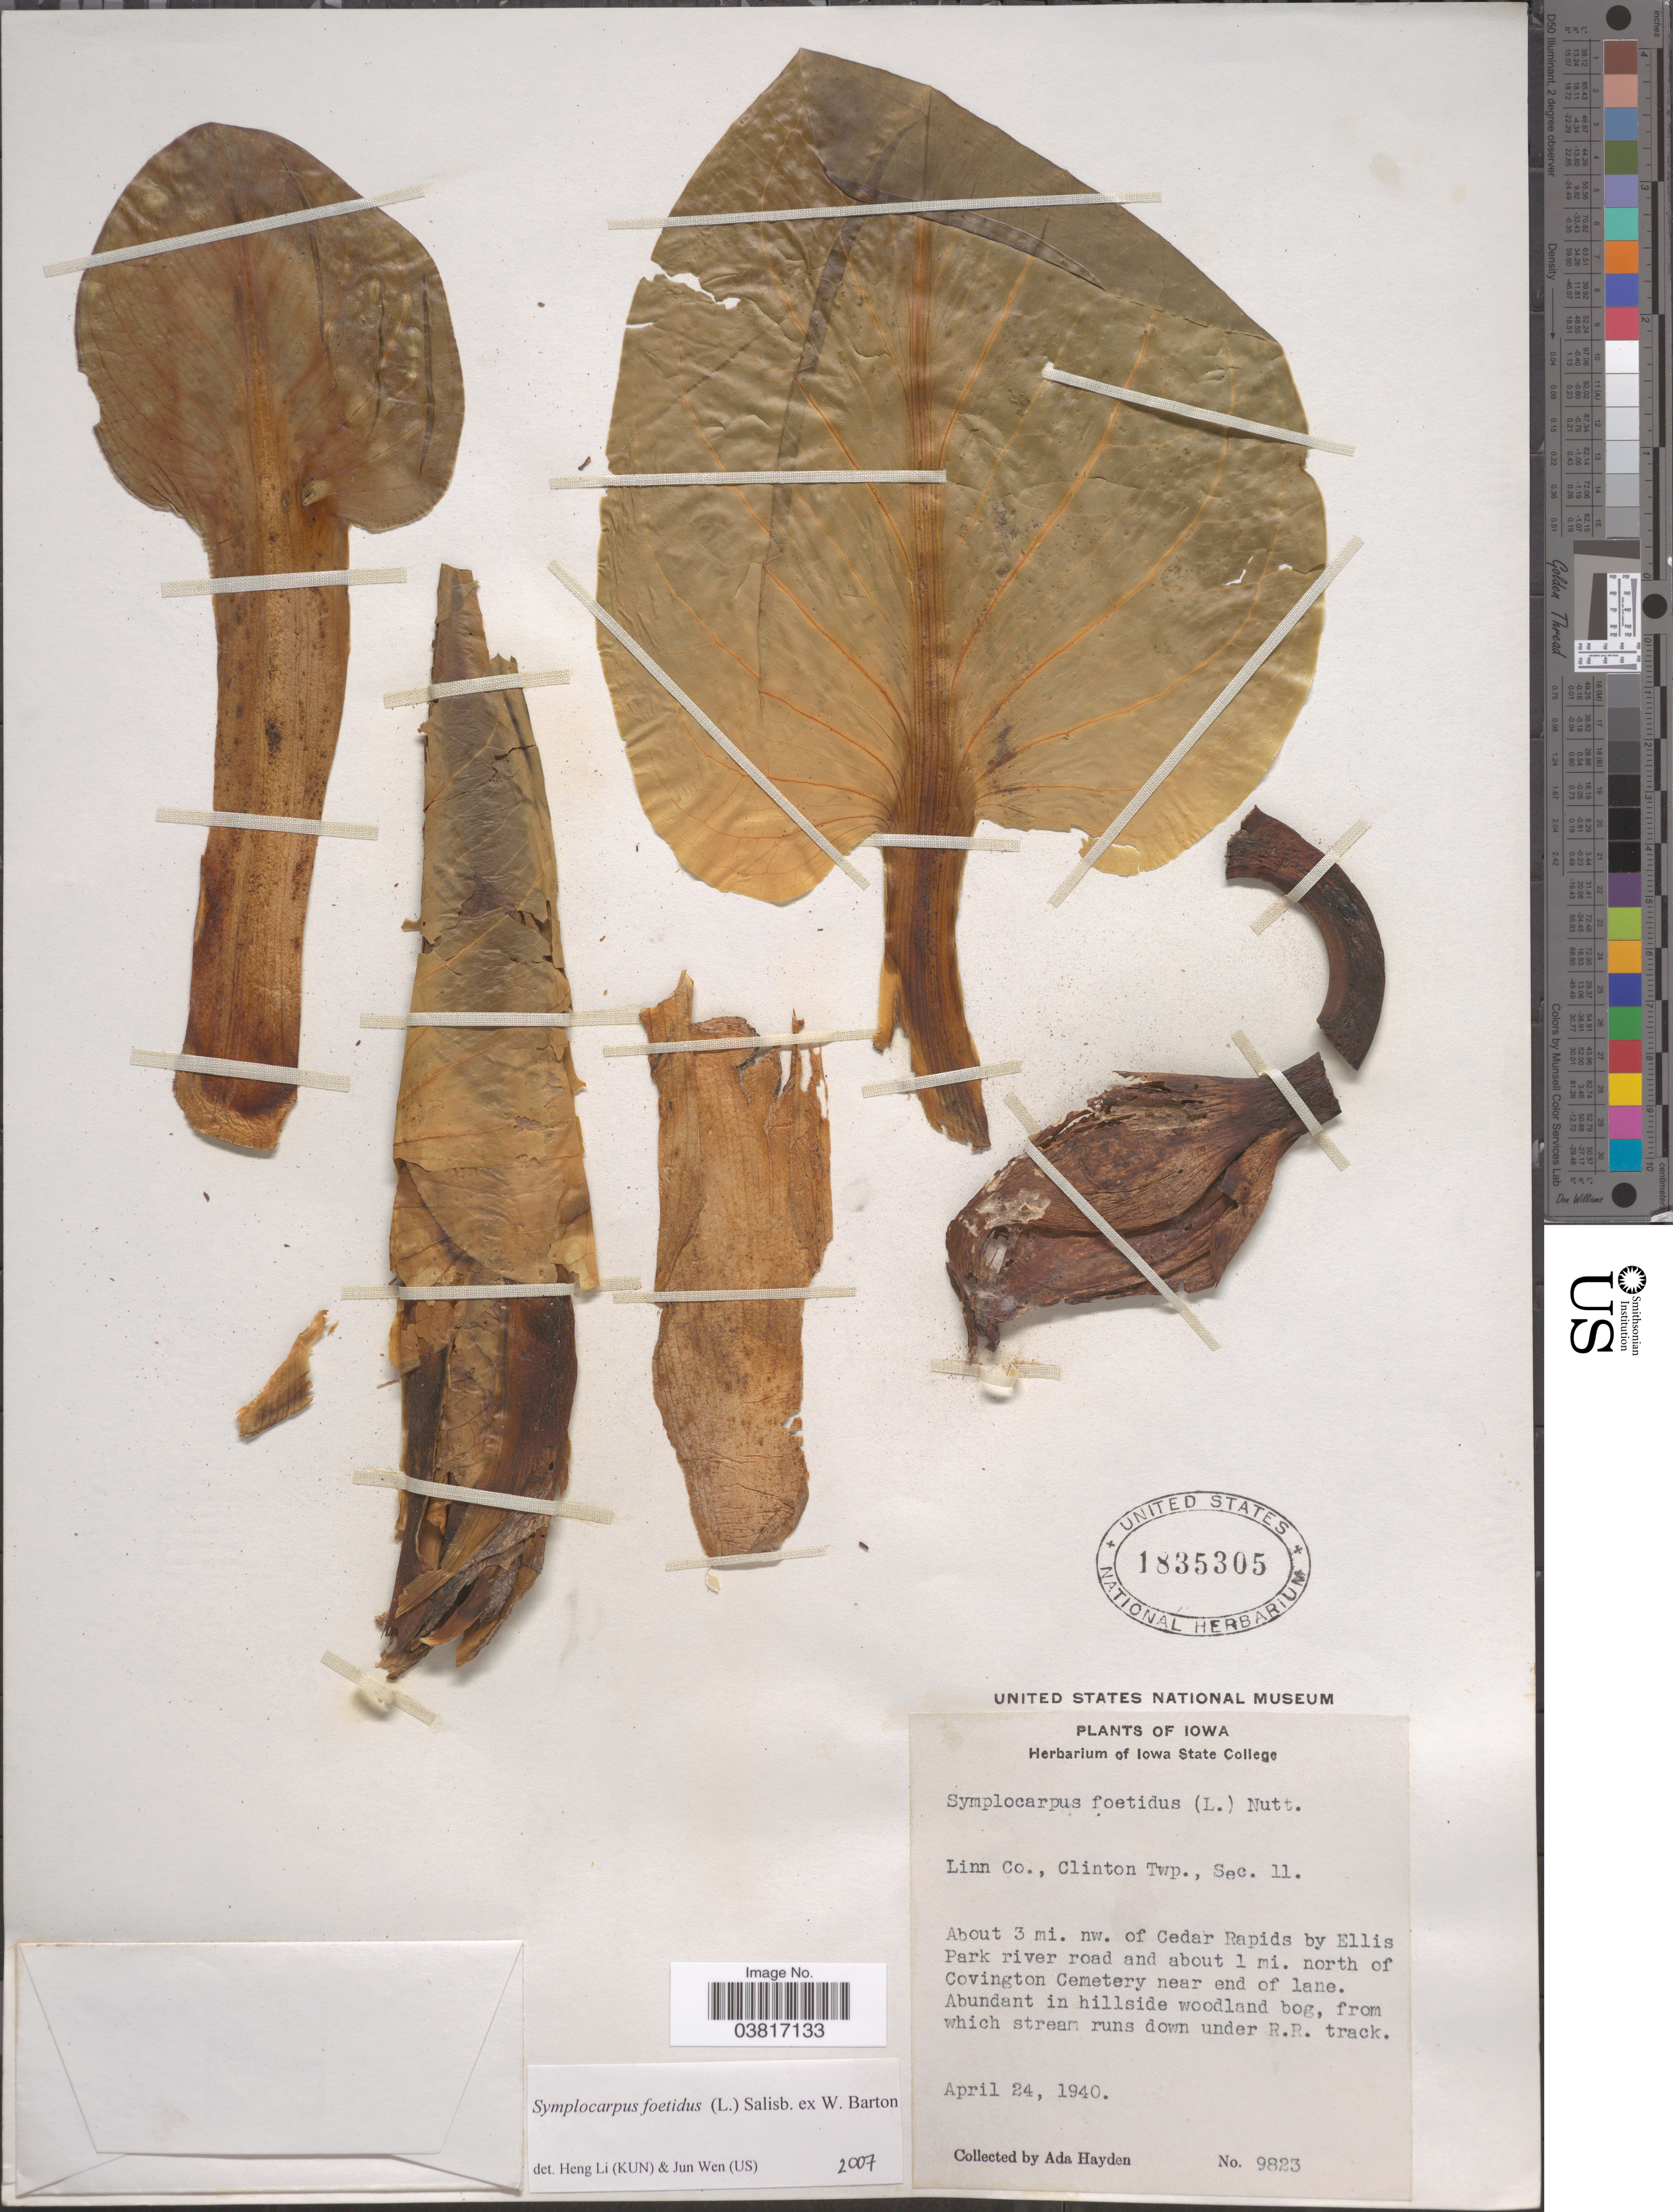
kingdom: Plantae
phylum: Tracheophyta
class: Liliopsida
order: Alismatales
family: Araceae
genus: Symplocarpus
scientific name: Symplocarpus foetidus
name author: (L.) W. Salisb. ex W.P.C. Barton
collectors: Ada Hayden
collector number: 9823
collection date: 1940-04-24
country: United States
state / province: Iowa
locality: Linn Co., Clinton Twp., Sec. 11. About 3 mi. nw. of Cedar Rapids by Ellis Park river road and about 1 mi. north of Covington Cemetery near end of lane.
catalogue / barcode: US 1835305